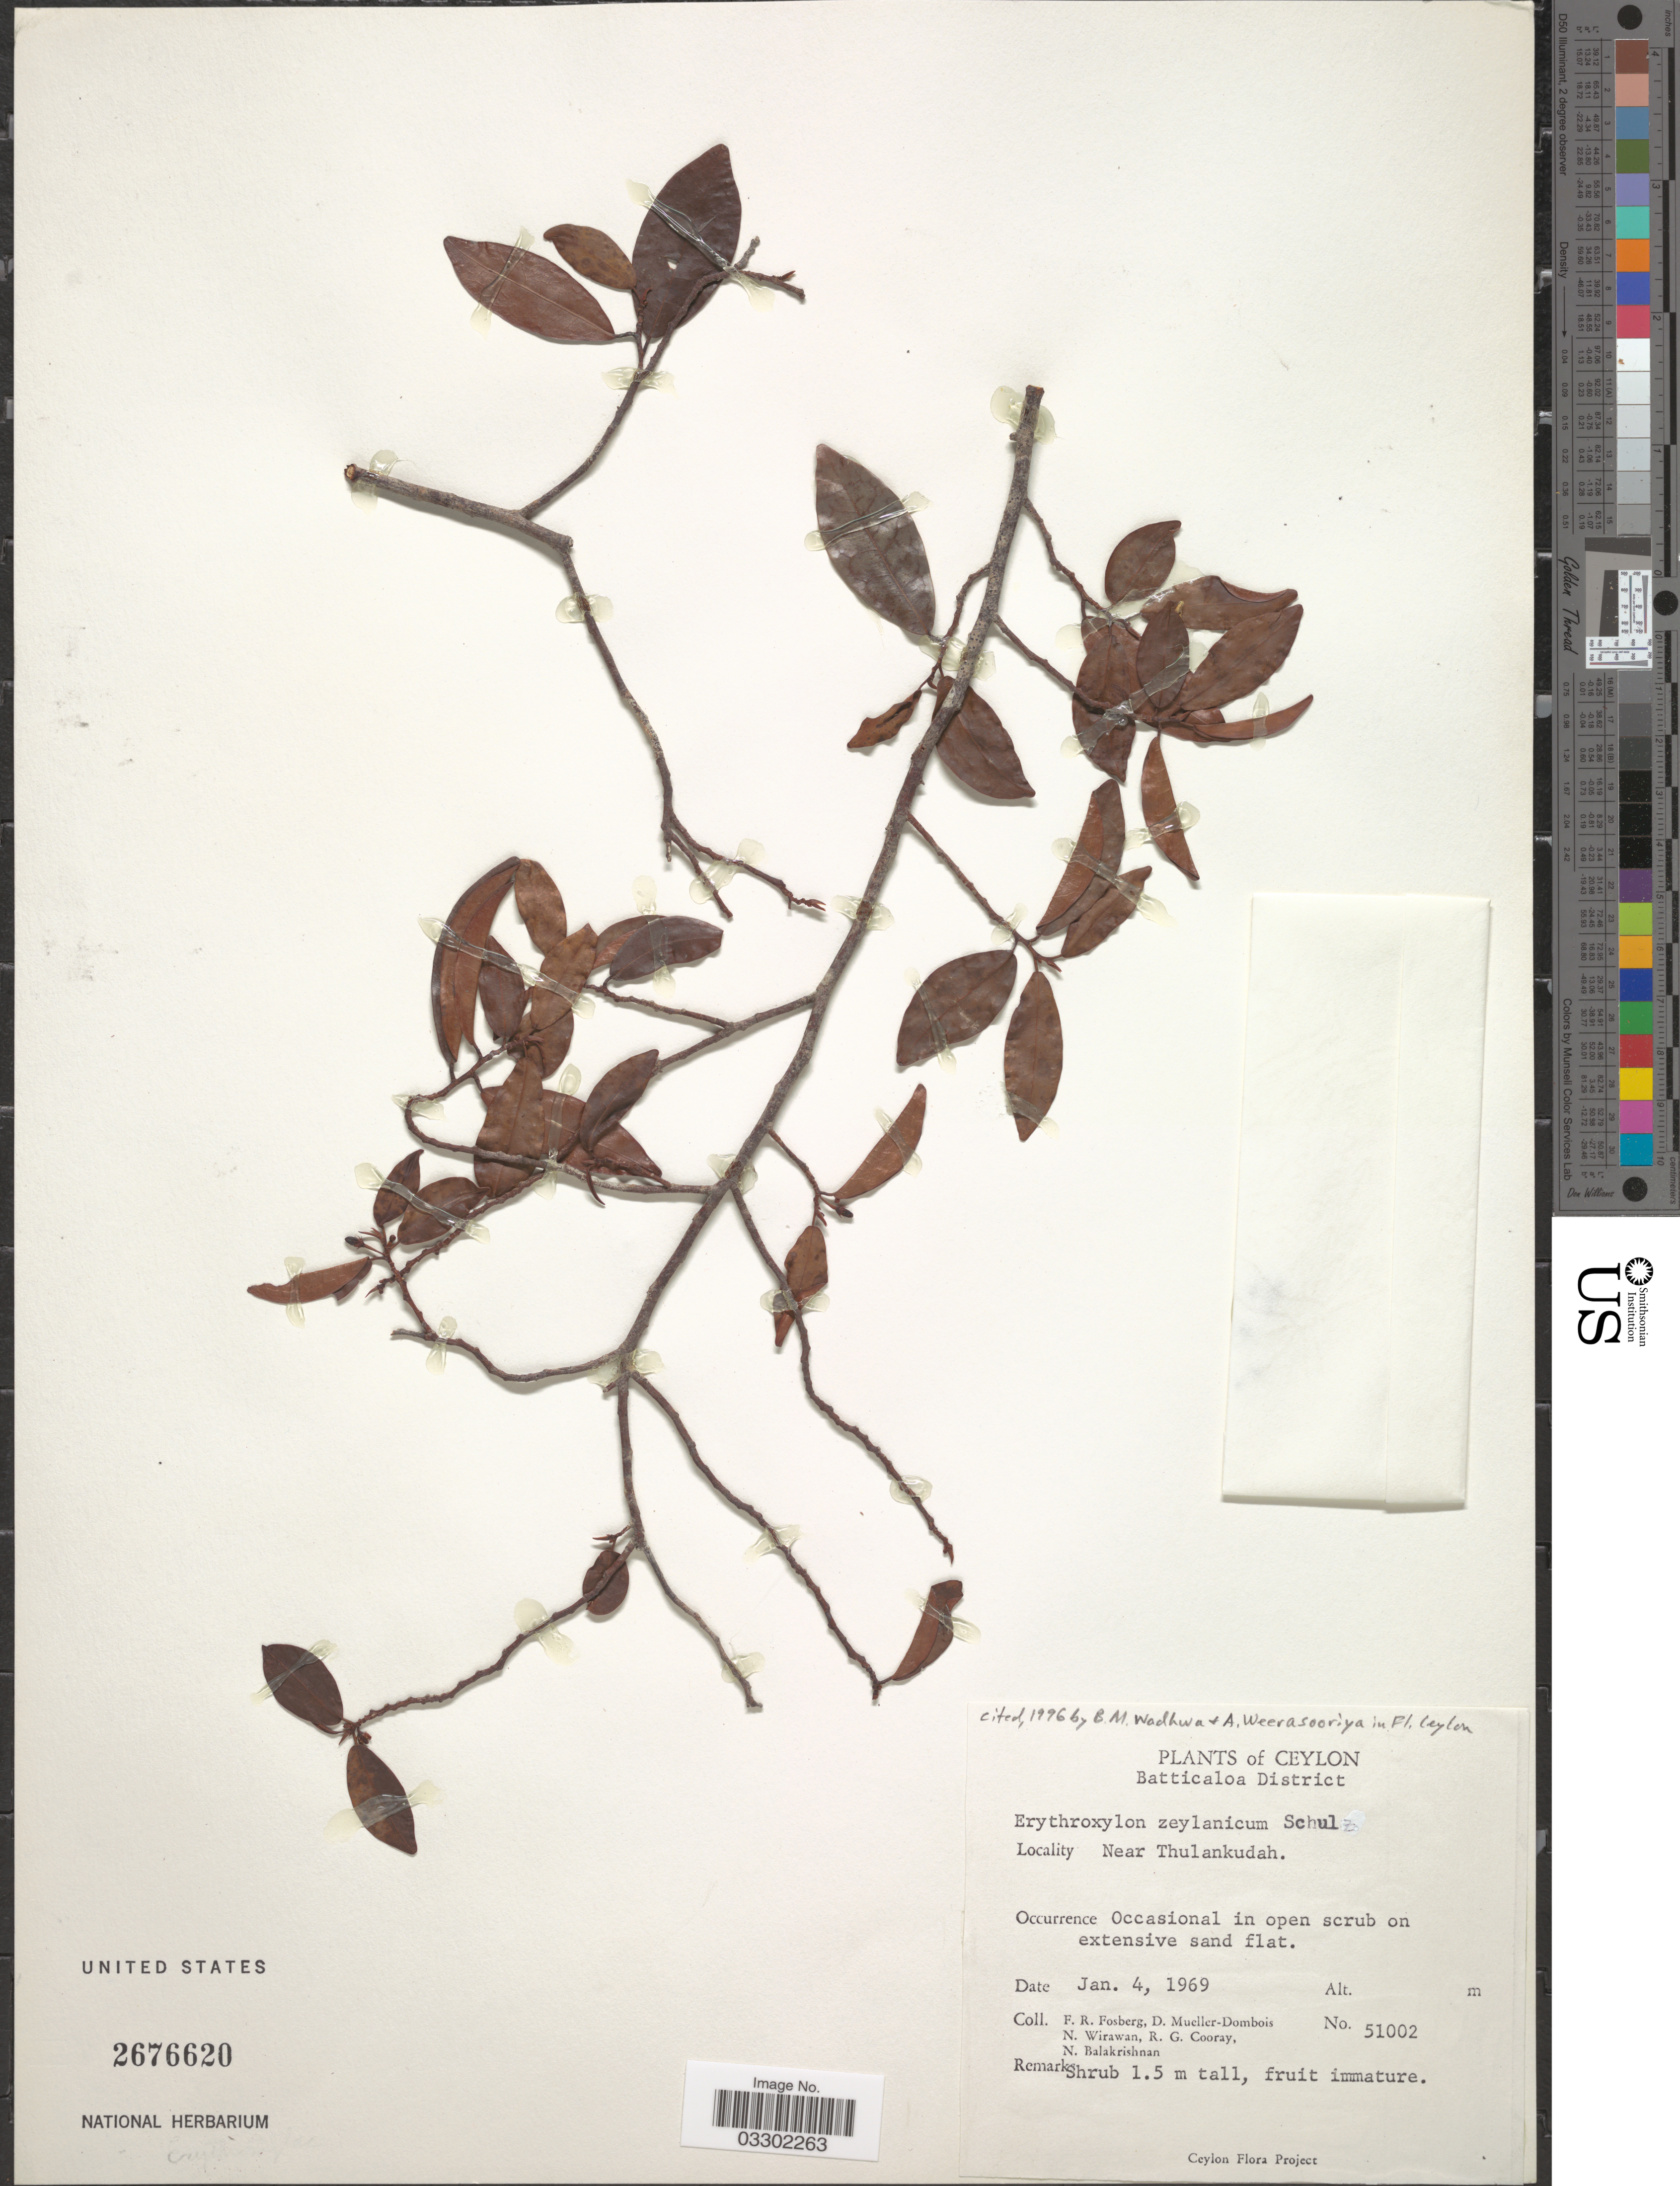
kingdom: Plantae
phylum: Tracheophyta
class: Magnoliopsida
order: Malpighiales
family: Erythroxylaceae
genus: Erythroxylum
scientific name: Erythroxylum zeylanicum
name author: O.E. Schulz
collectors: F. R. Fosberg, D. Mueller-Dombois, N. Wirawan, R. Cooray & N. Balakrishnan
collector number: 51002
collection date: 1969-01-04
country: Sri Lanka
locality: Ceylon, Batticaloa District, Near Thulankudah.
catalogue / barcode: US 2676620